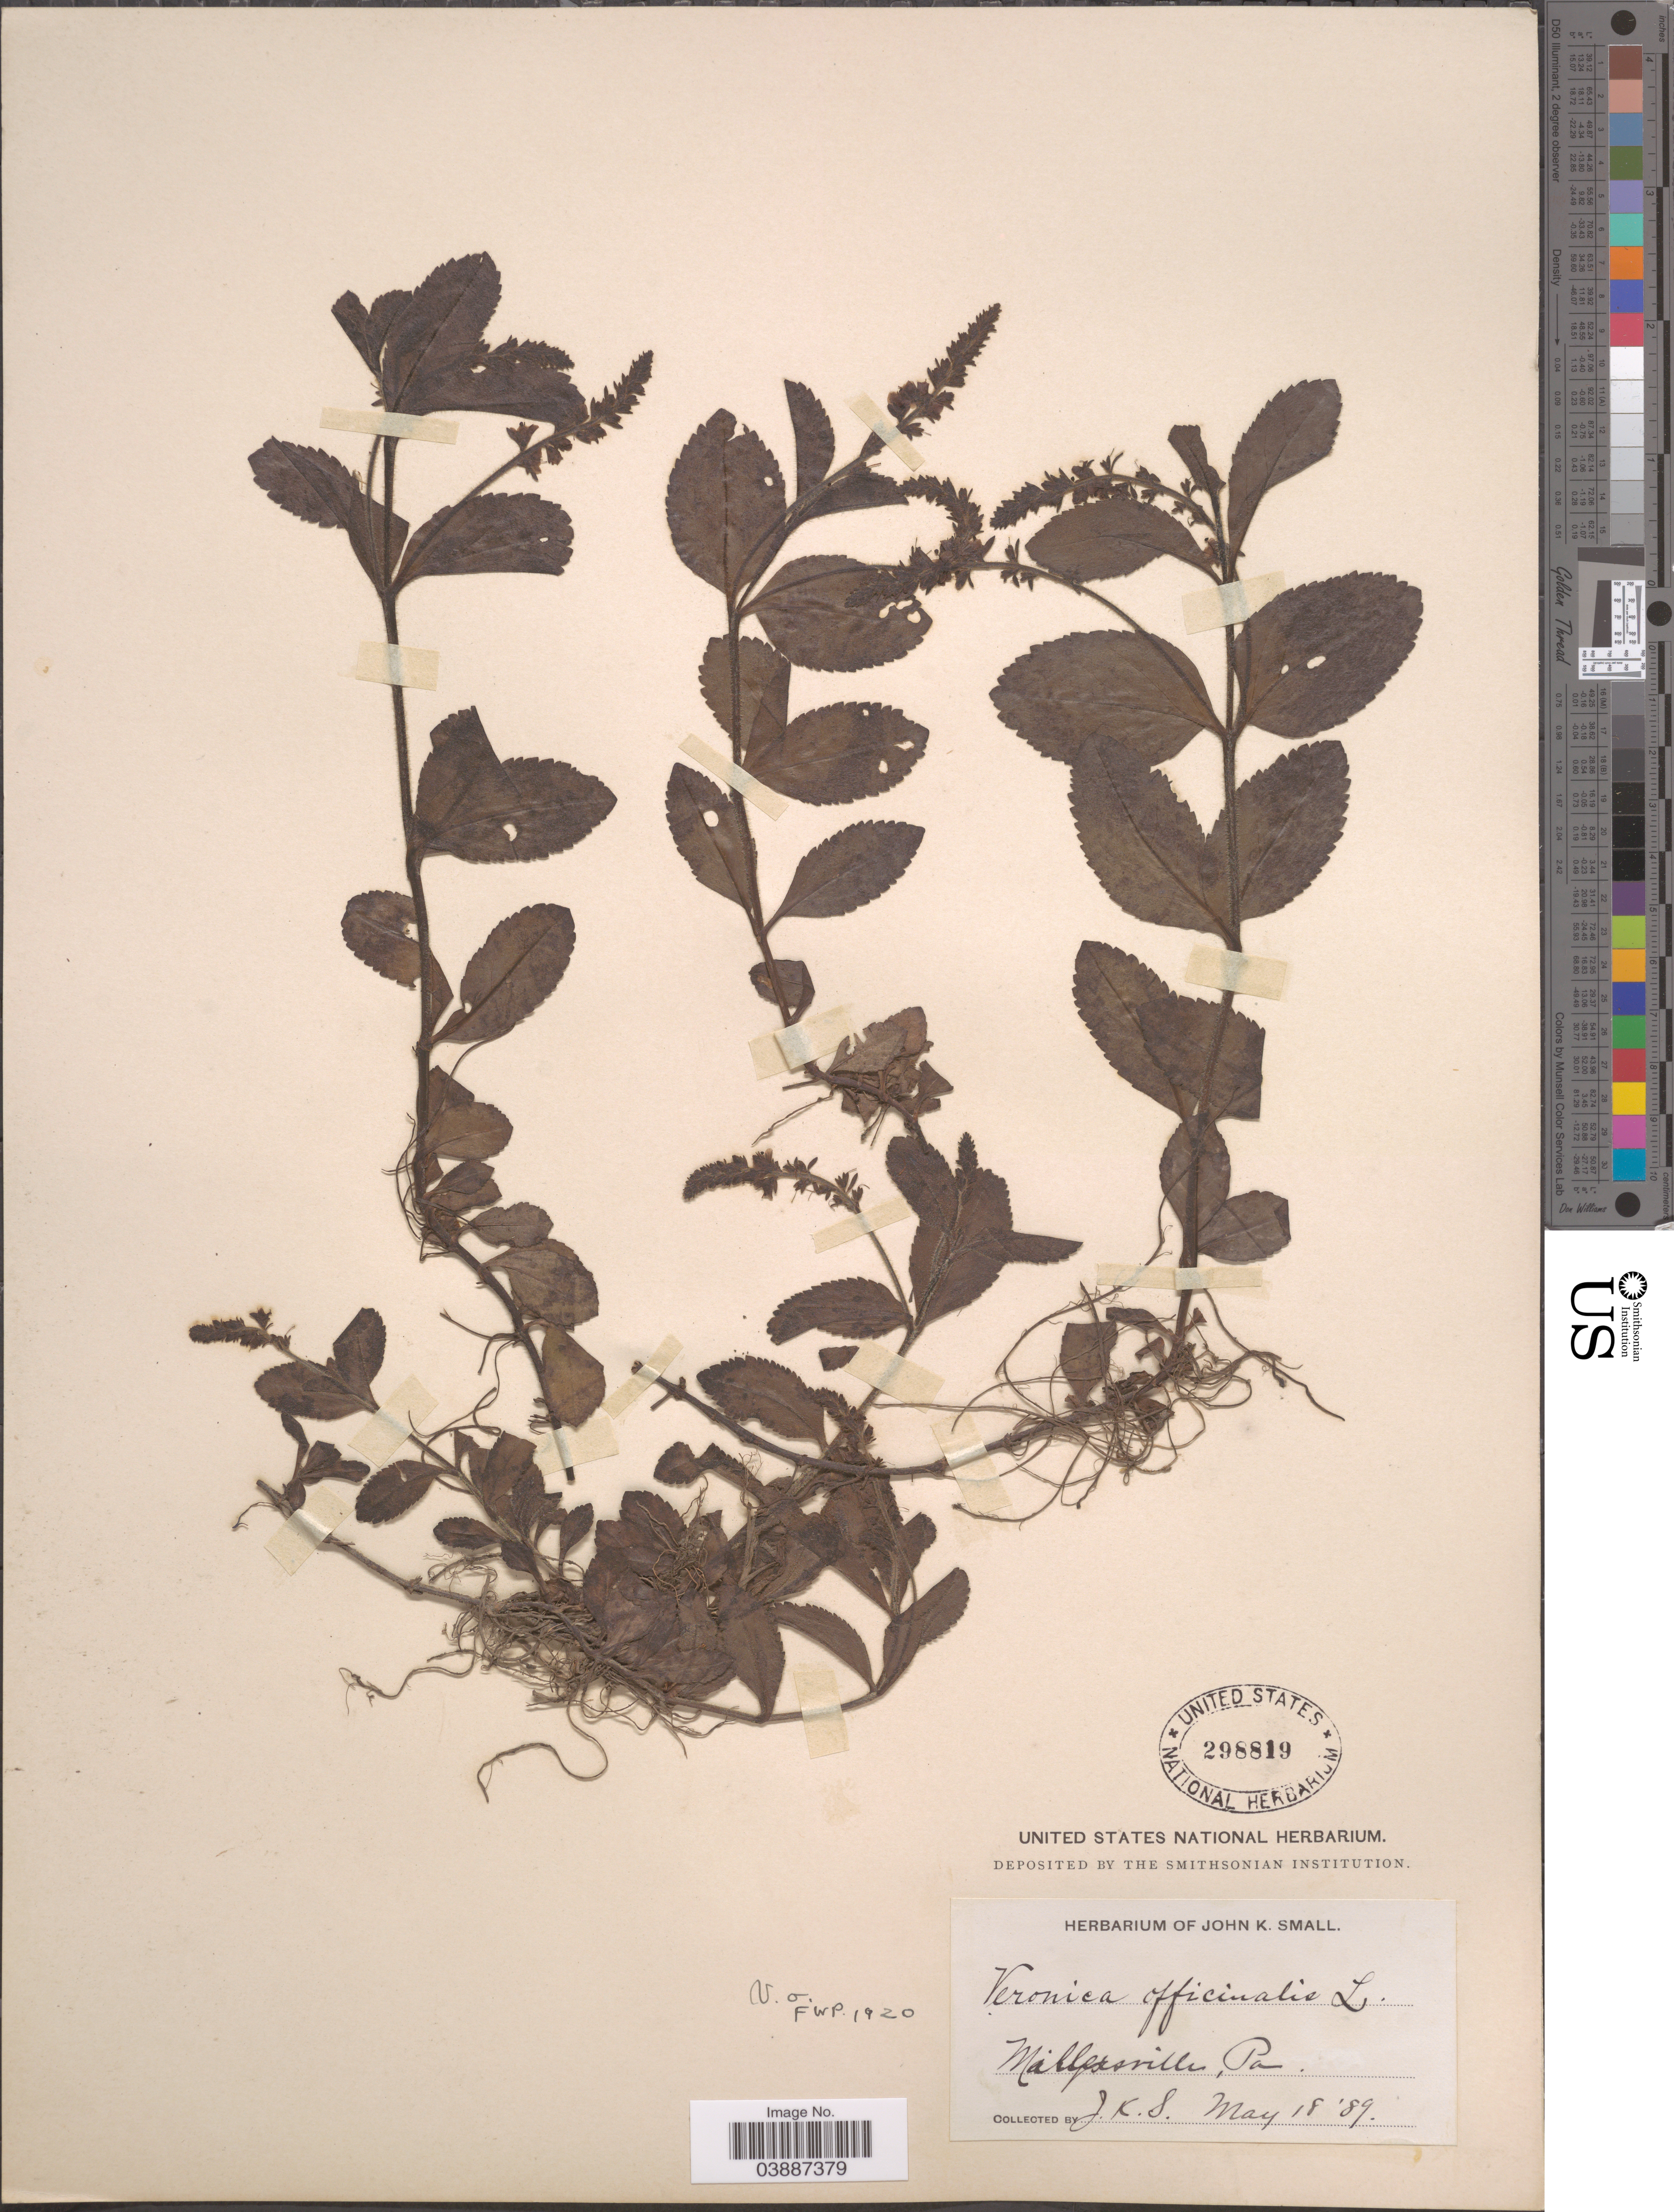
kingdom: Plantae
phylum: Tracheophyta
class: Magnoliopsida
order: Lamiales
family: Plantaginaceae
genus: Veronica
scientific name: Veronica officinalis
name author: L.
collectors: J. K. Small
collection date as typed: Transcribed d/m/y: 18/5/89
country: United States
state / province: Pennsylvania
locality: Millersville.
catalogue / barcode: US 298819